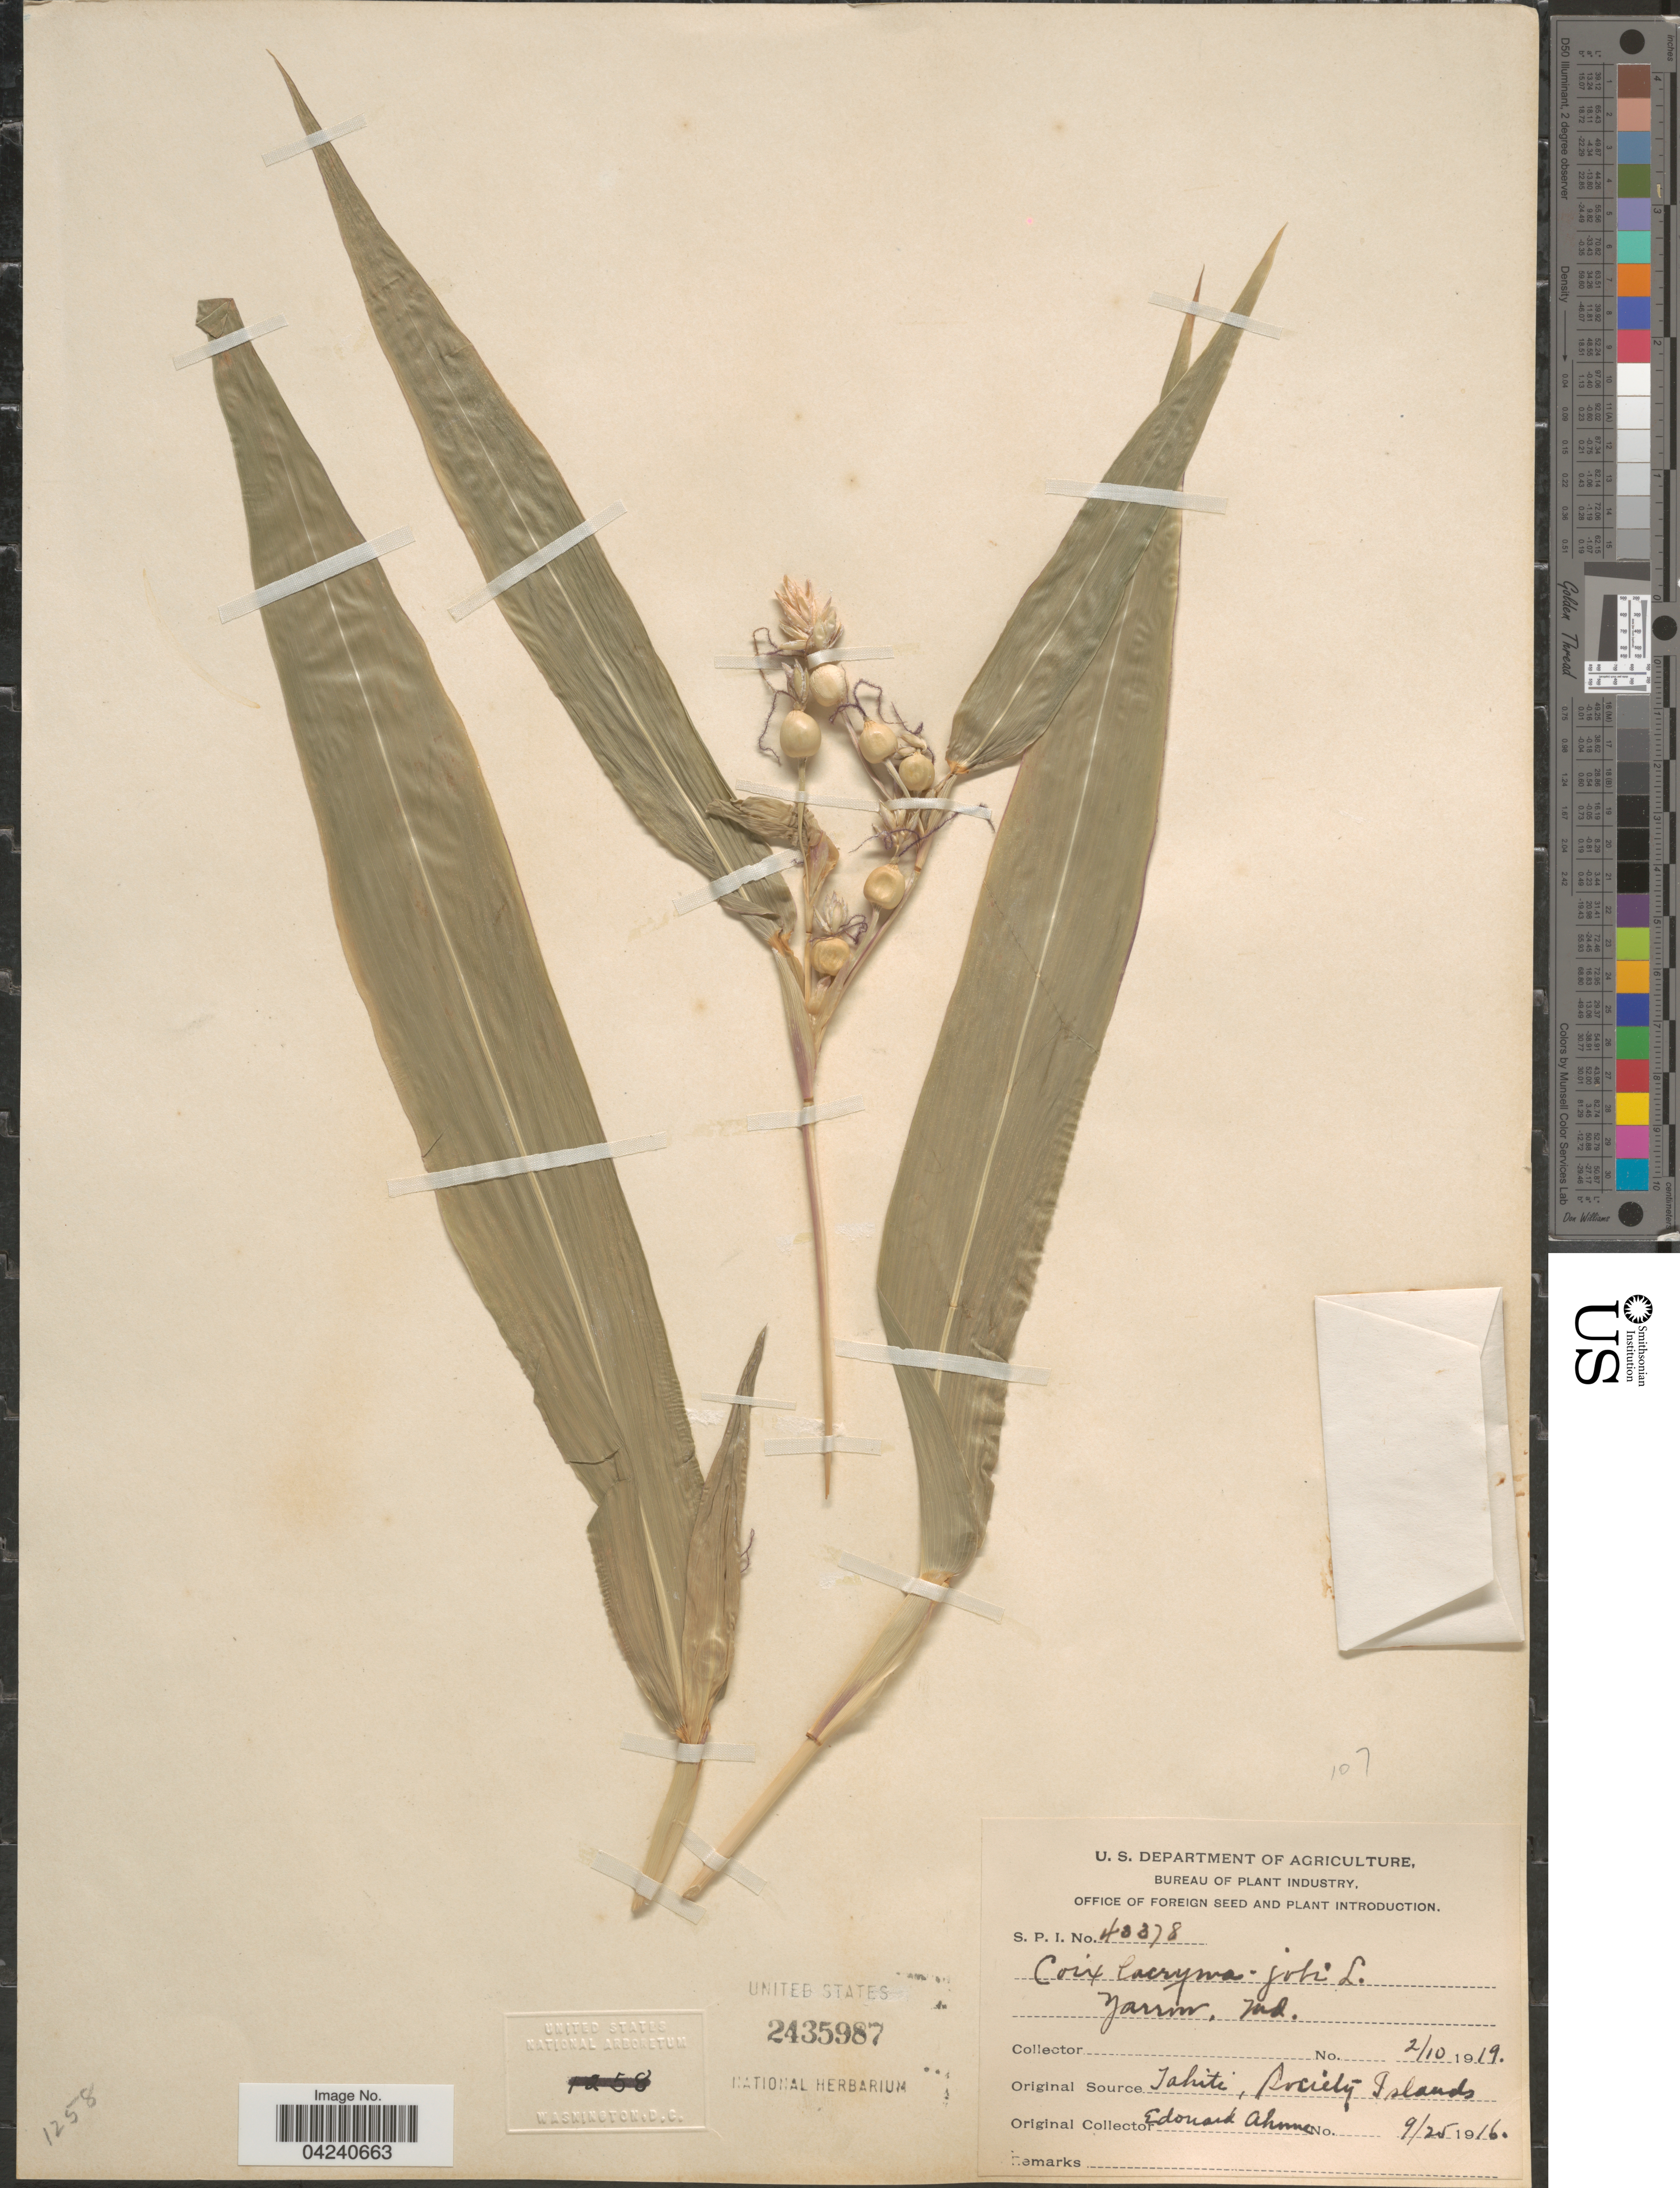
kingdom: Plantae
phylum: Tracheophyta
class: Liliopsida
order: Poales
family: Poaceae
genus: Coix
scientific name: Coix lacryma-jobi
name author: L.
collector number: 43378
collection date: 1919-02-10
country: United States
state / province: Maryland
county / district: Washington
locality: Yarrow.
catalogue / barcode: US 2435987